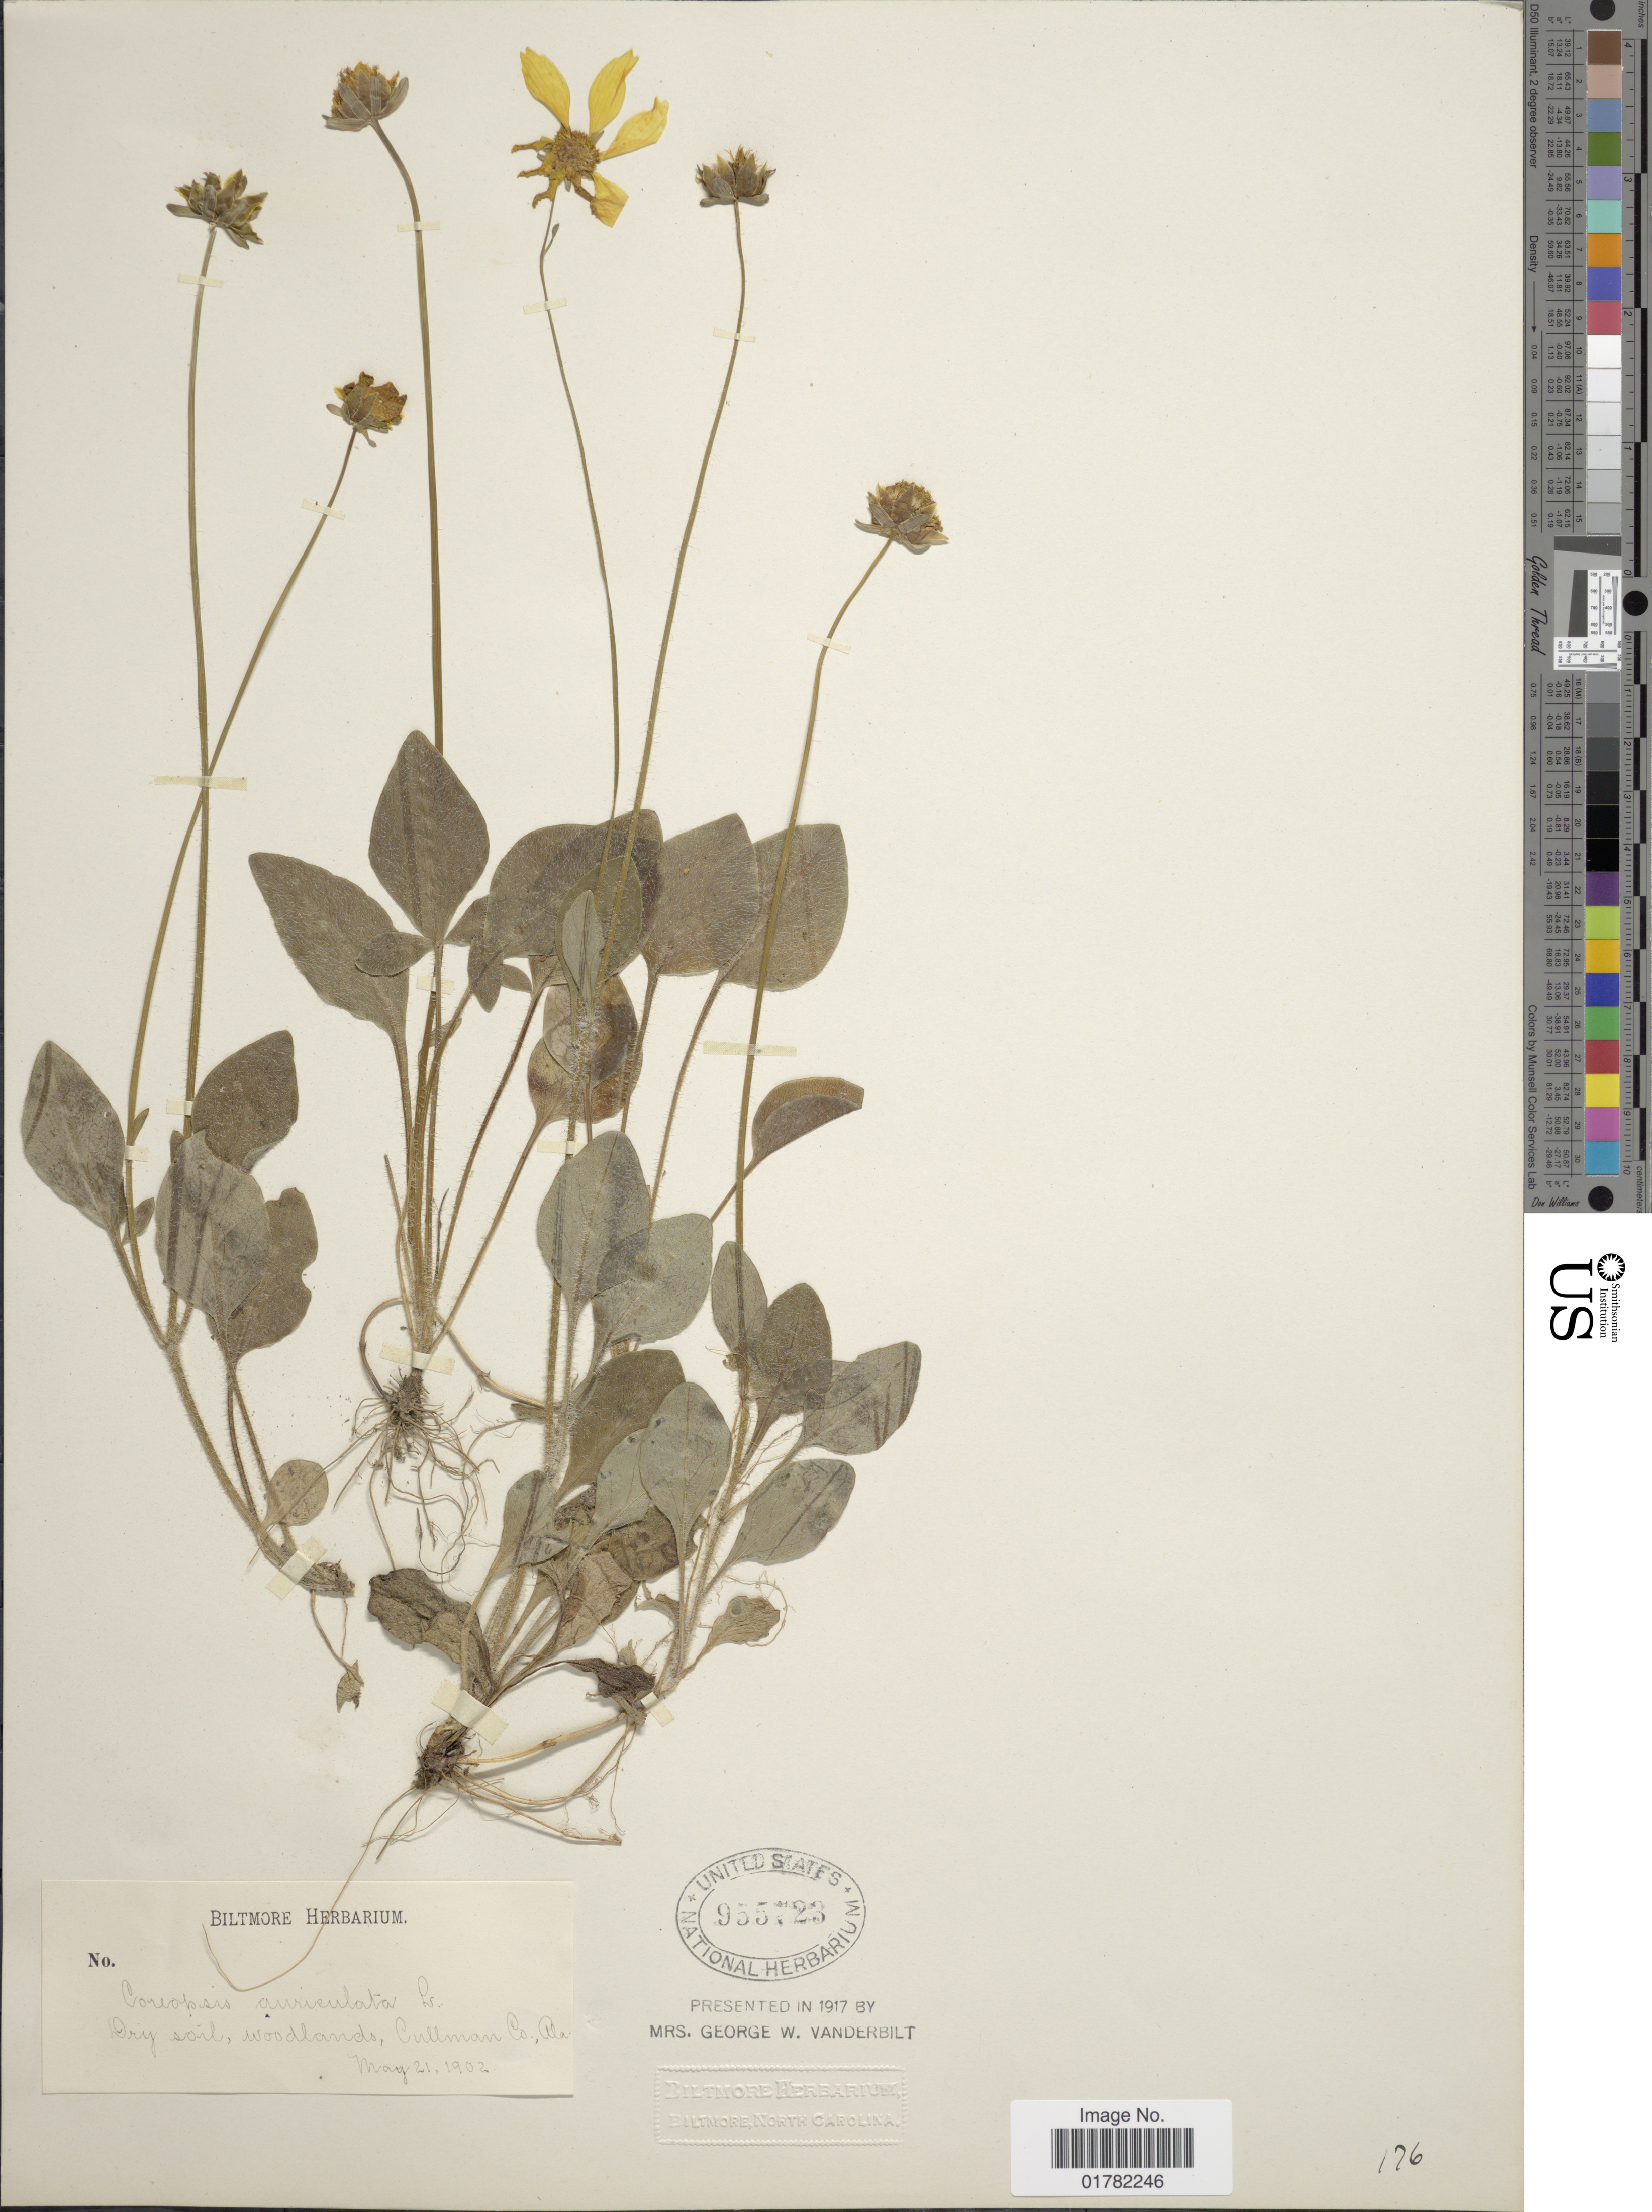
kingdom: Plantae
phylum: Tracheophyta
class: Magnoliopsida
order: Asterales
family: Asteraceae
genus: Coreopsis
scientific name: Coreopsis auriculata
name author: L.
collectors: ex herb. Biltmore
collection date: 1902-05-21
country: United States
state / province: Alabama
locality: Dry soil, woodlands, Cullman Co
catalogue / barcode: US 955723